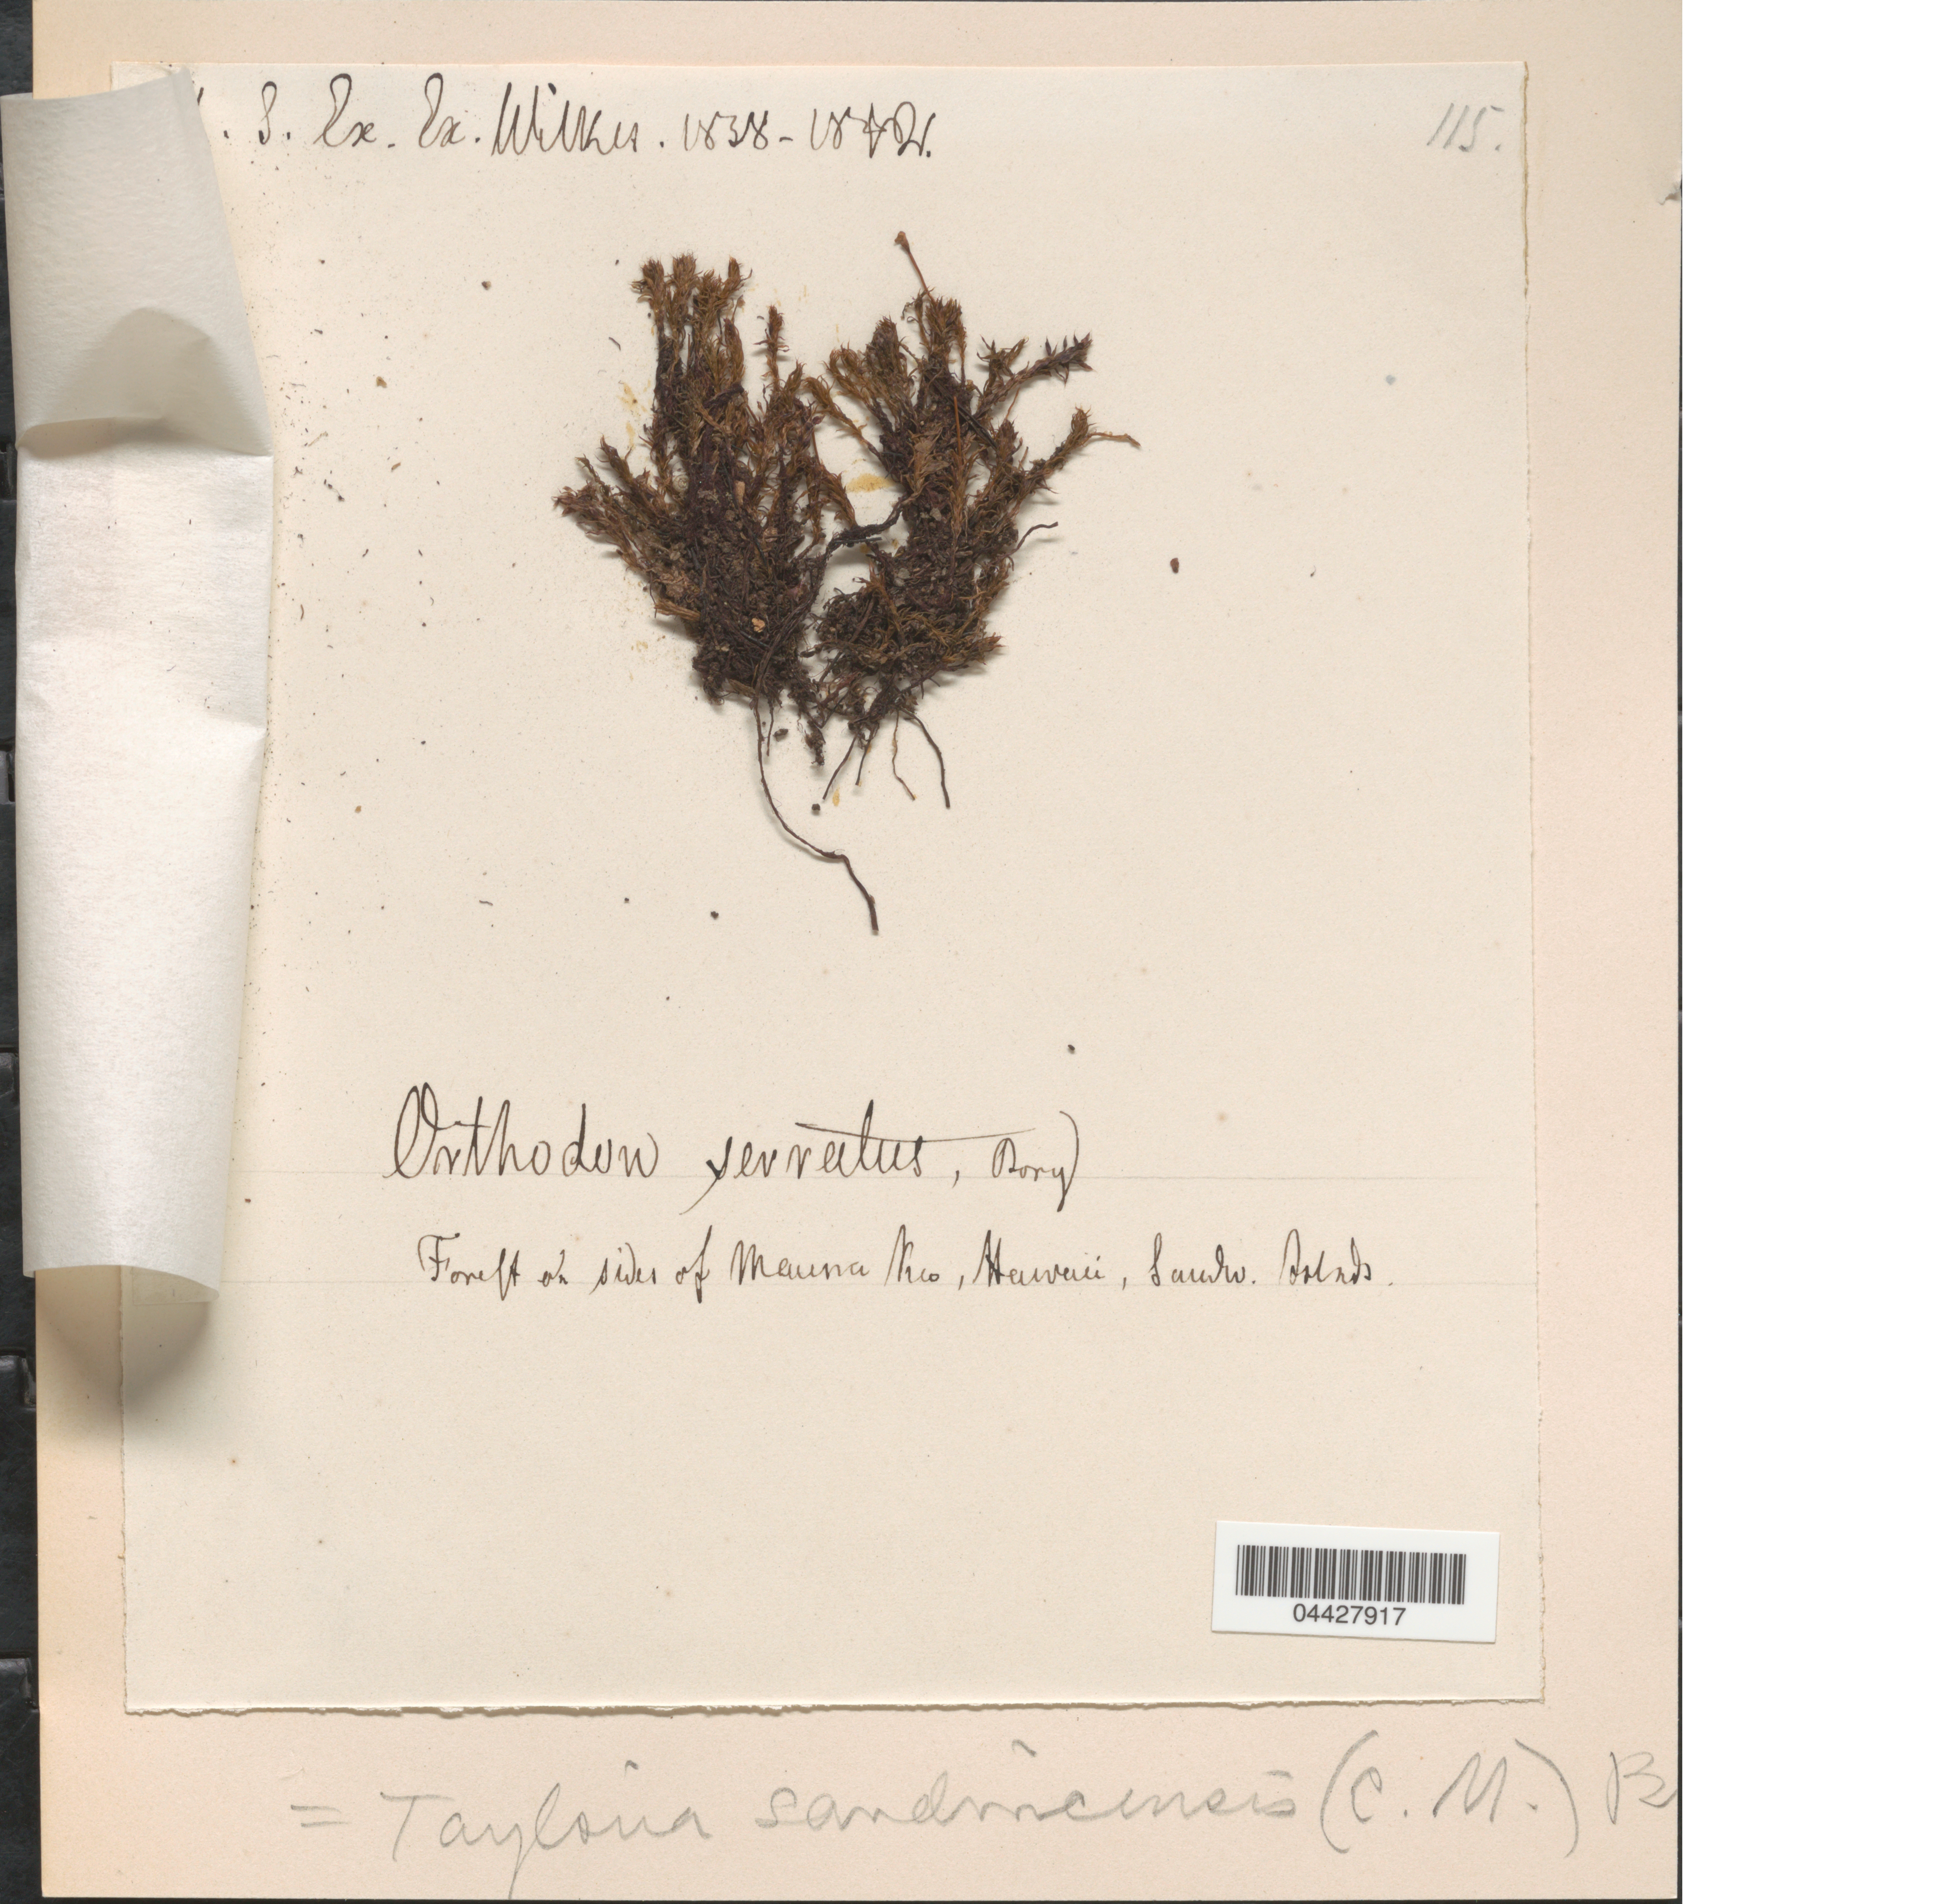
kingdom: Plantae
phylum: Bryophyta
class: Bryopsida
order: Splachnales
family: Splachnaceae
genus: Tayloria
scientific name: Tayloria rudolphiana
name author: (Garov.) Bruch & Schimp.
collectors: Wilkes Explor. Exped.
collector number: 115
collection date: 1838/1842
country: United States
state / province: Hawaii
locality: Forest on sides of Mauna Kea, Sandw. Islnds.